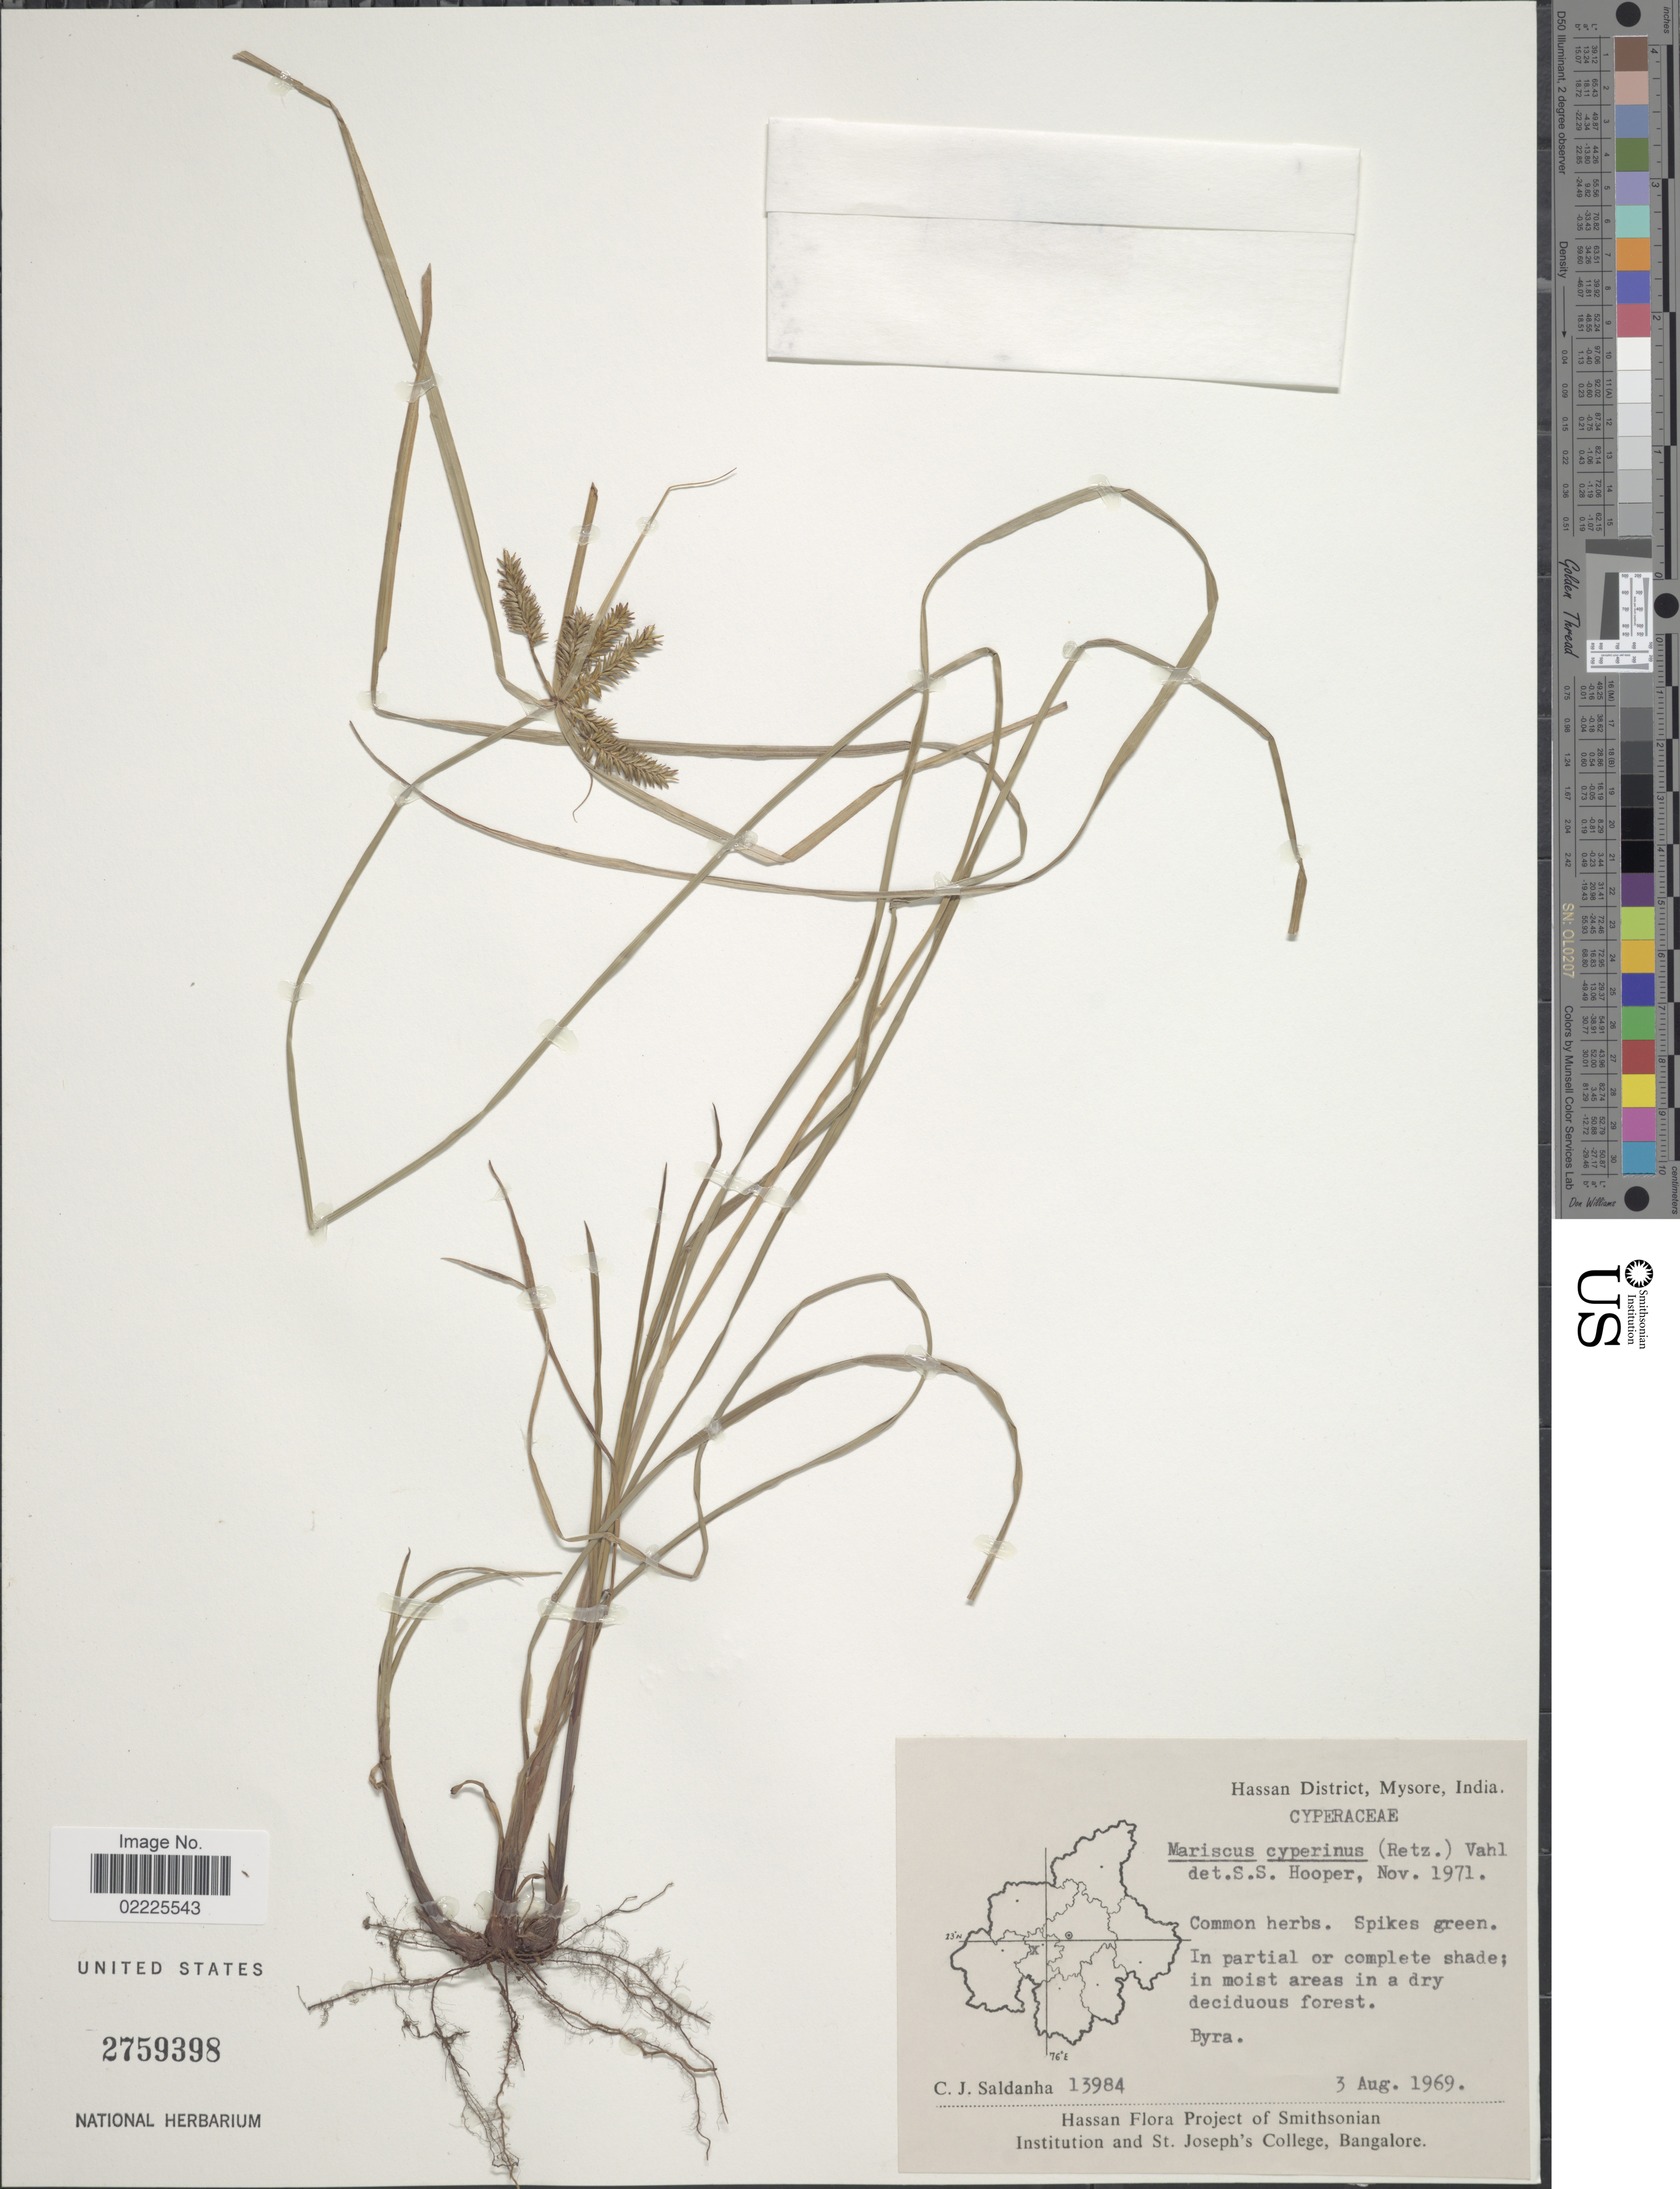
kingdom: Plantae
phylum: Tracheophyta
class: Liliopsida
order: Poales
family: Cyperaceae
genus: Cyperus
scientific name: Cyperus cyperinus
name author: (Retz.) Valck. Sur.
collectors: C. J. Saldanha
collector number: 13984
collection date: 1969-08-03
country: India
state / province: Karnataka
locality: Hassan District, Mysore, In partial or complete shade; in moist areas in a dry deciduous forest, Byra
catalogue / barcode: US 2759398